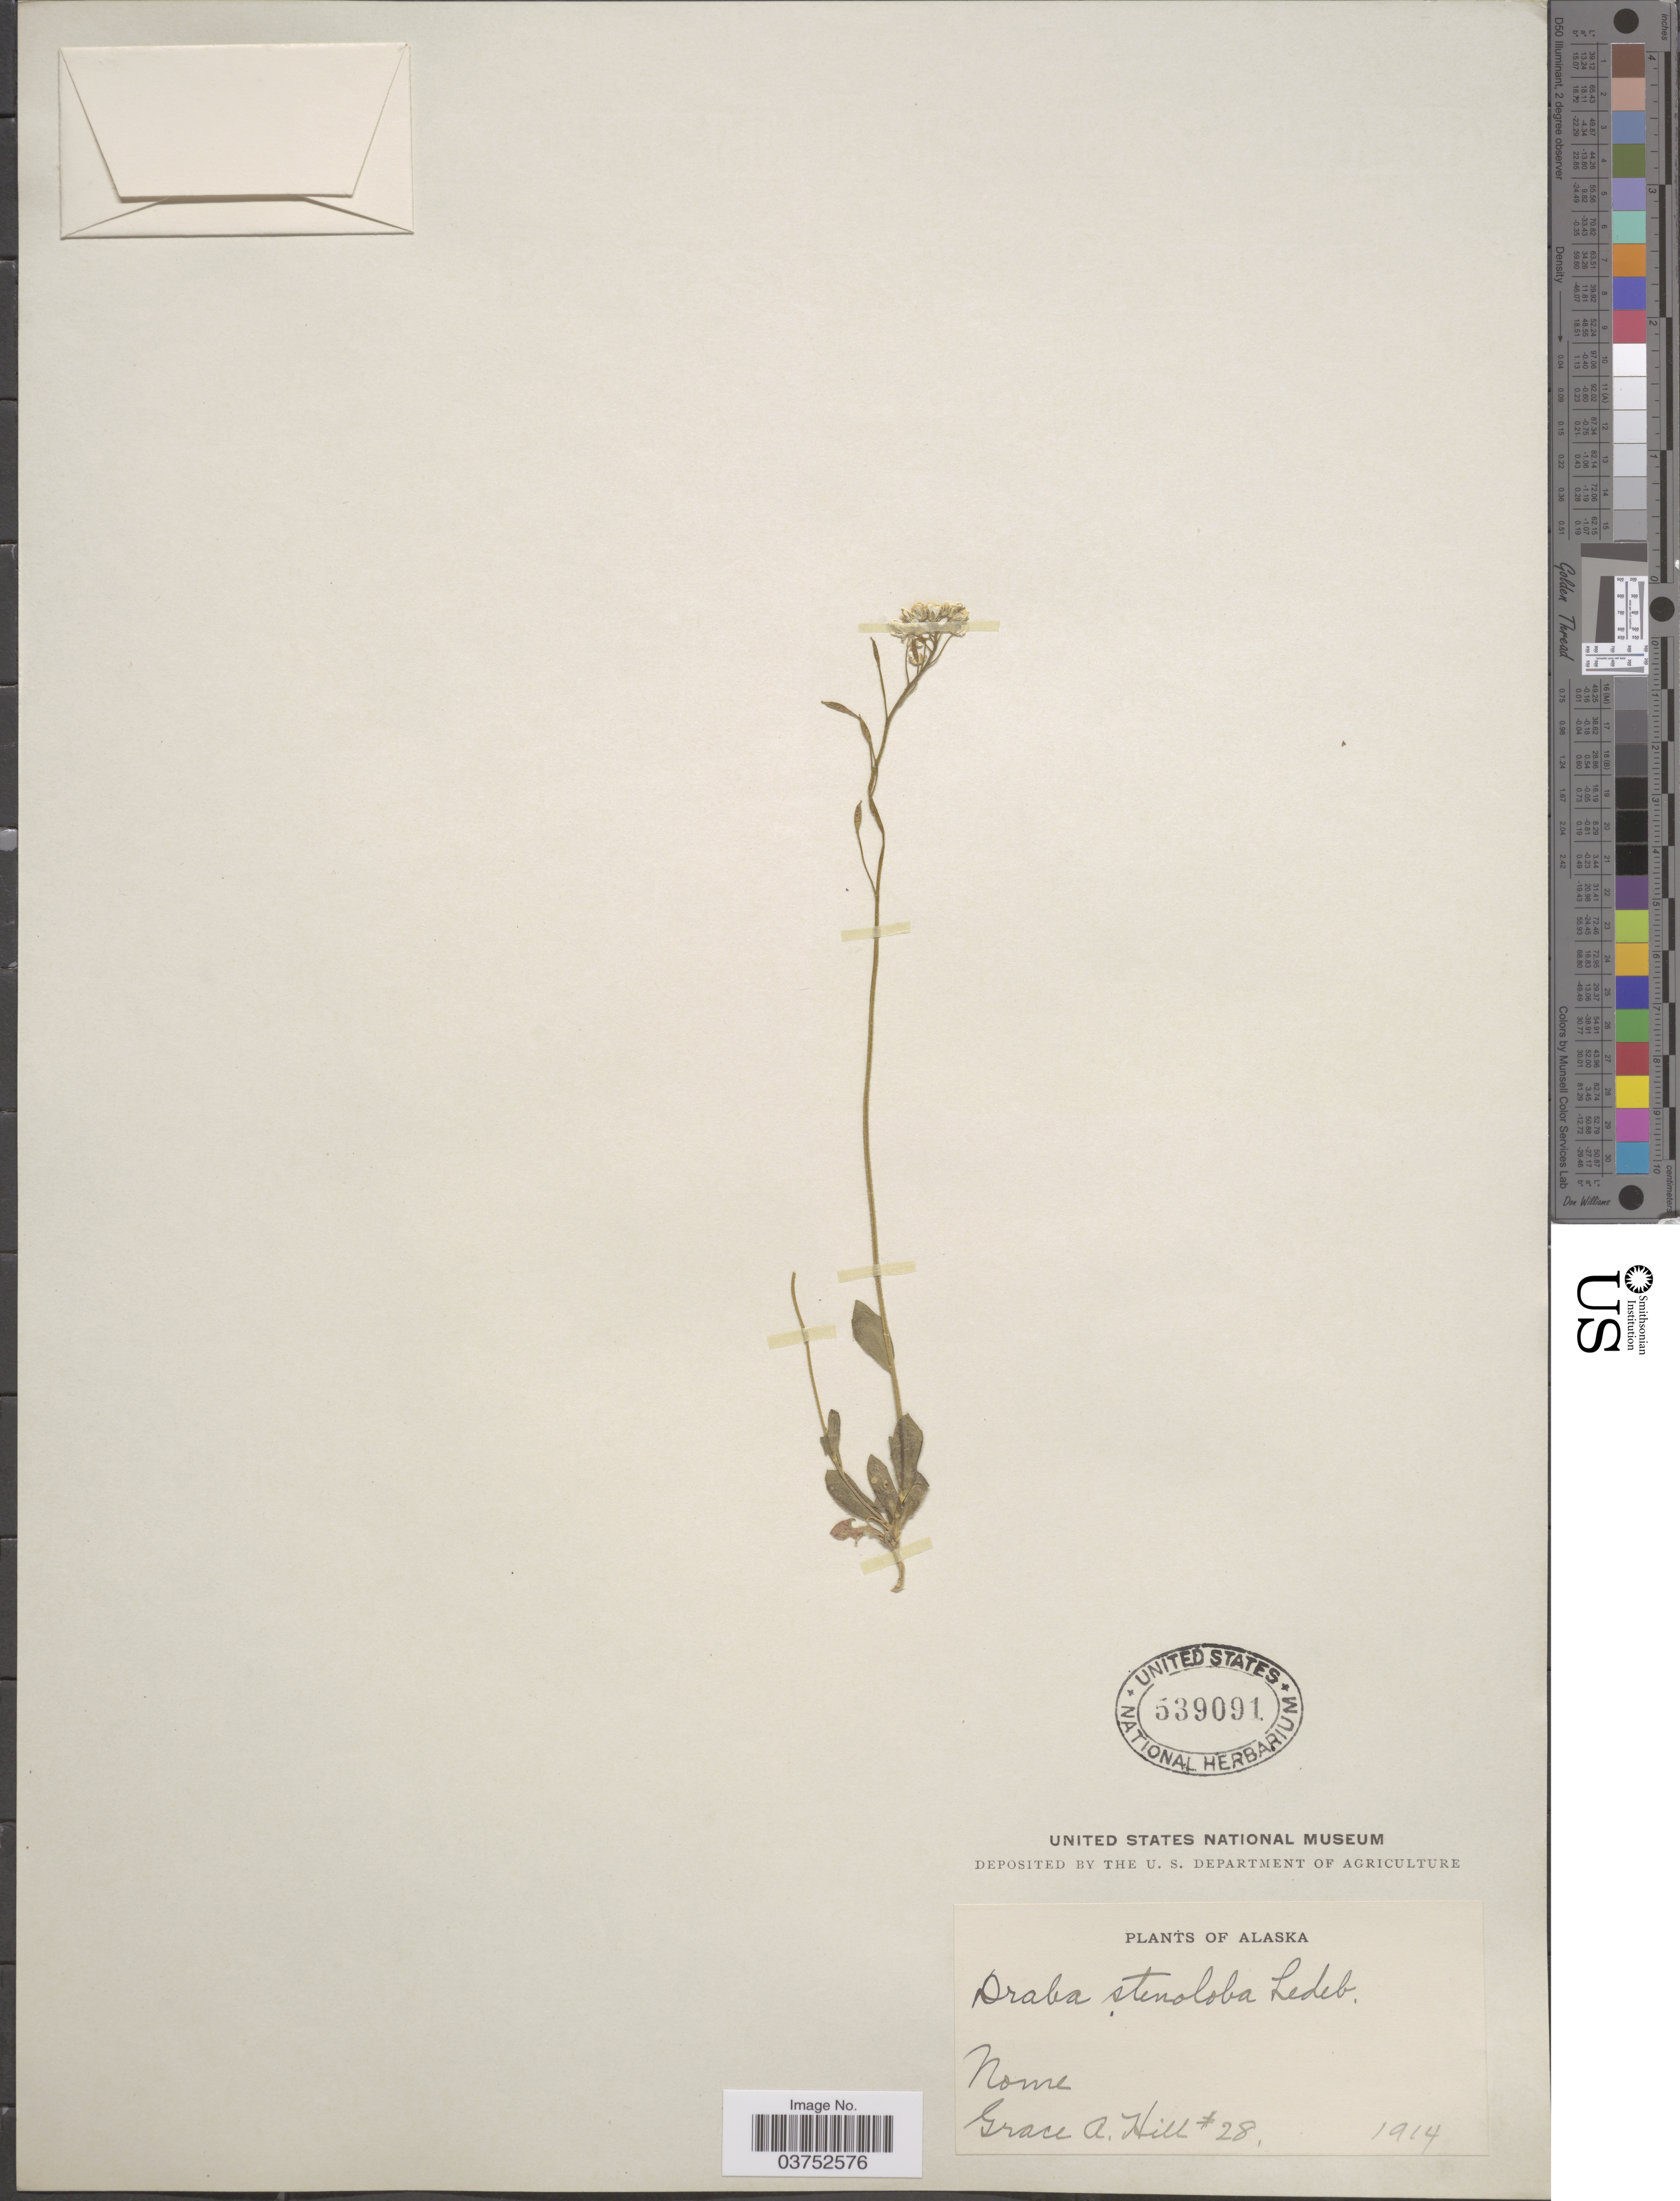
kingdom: Plantae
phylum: Tracheophyta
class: Magnoliopsida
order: Brassicales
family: Brassicaceae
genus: Draba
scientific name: Draba stenoloba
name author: Ledeb.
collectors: G. A. Hill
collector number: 28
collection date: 1914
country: United States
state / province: Alaska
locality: Nome.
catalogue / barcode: US 539091